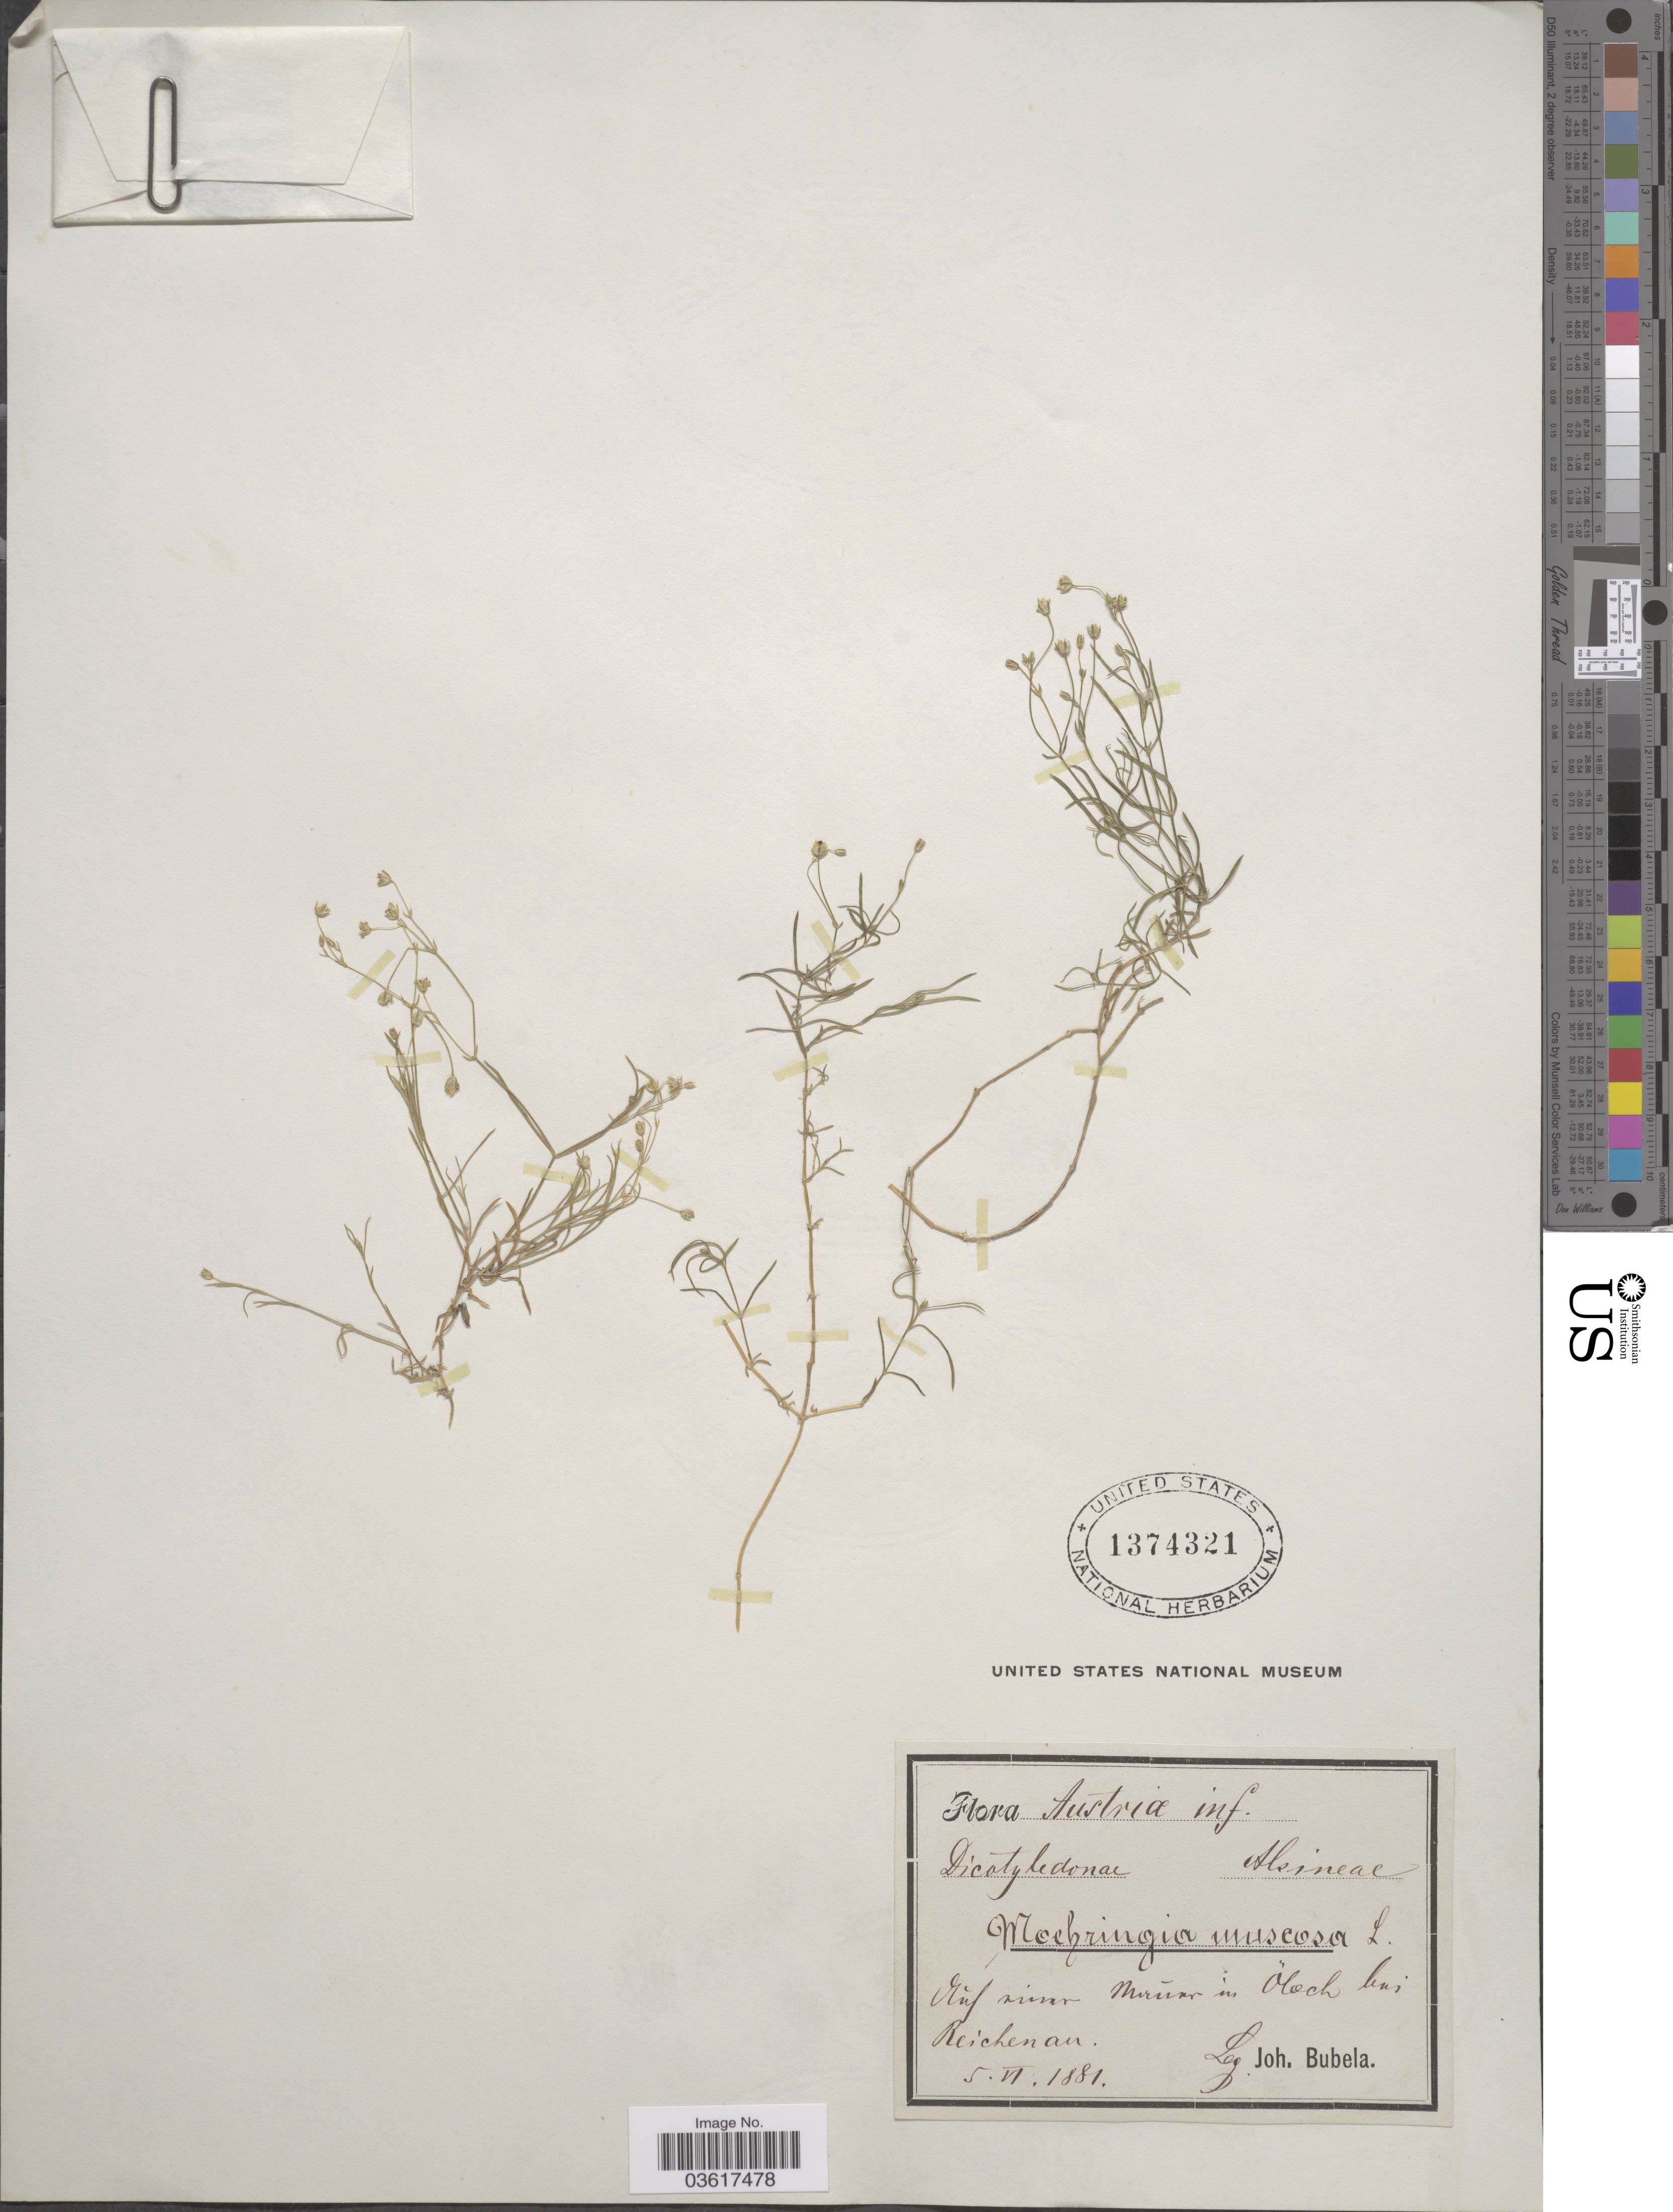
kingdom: Plantae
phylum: Tracheophyta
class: Magnoliopsida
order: Caryophyllales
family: Caryophyllaceae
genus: Moehringia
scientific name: Moehringia muscosa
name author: L.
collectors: J. Bubela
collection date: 1881-06-05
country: Austria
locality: Austria inf. Olaf [interpreted] river [interpreted] Marunar [interpreted] in Öloch bei Reichenan.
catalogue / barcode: US 1374321